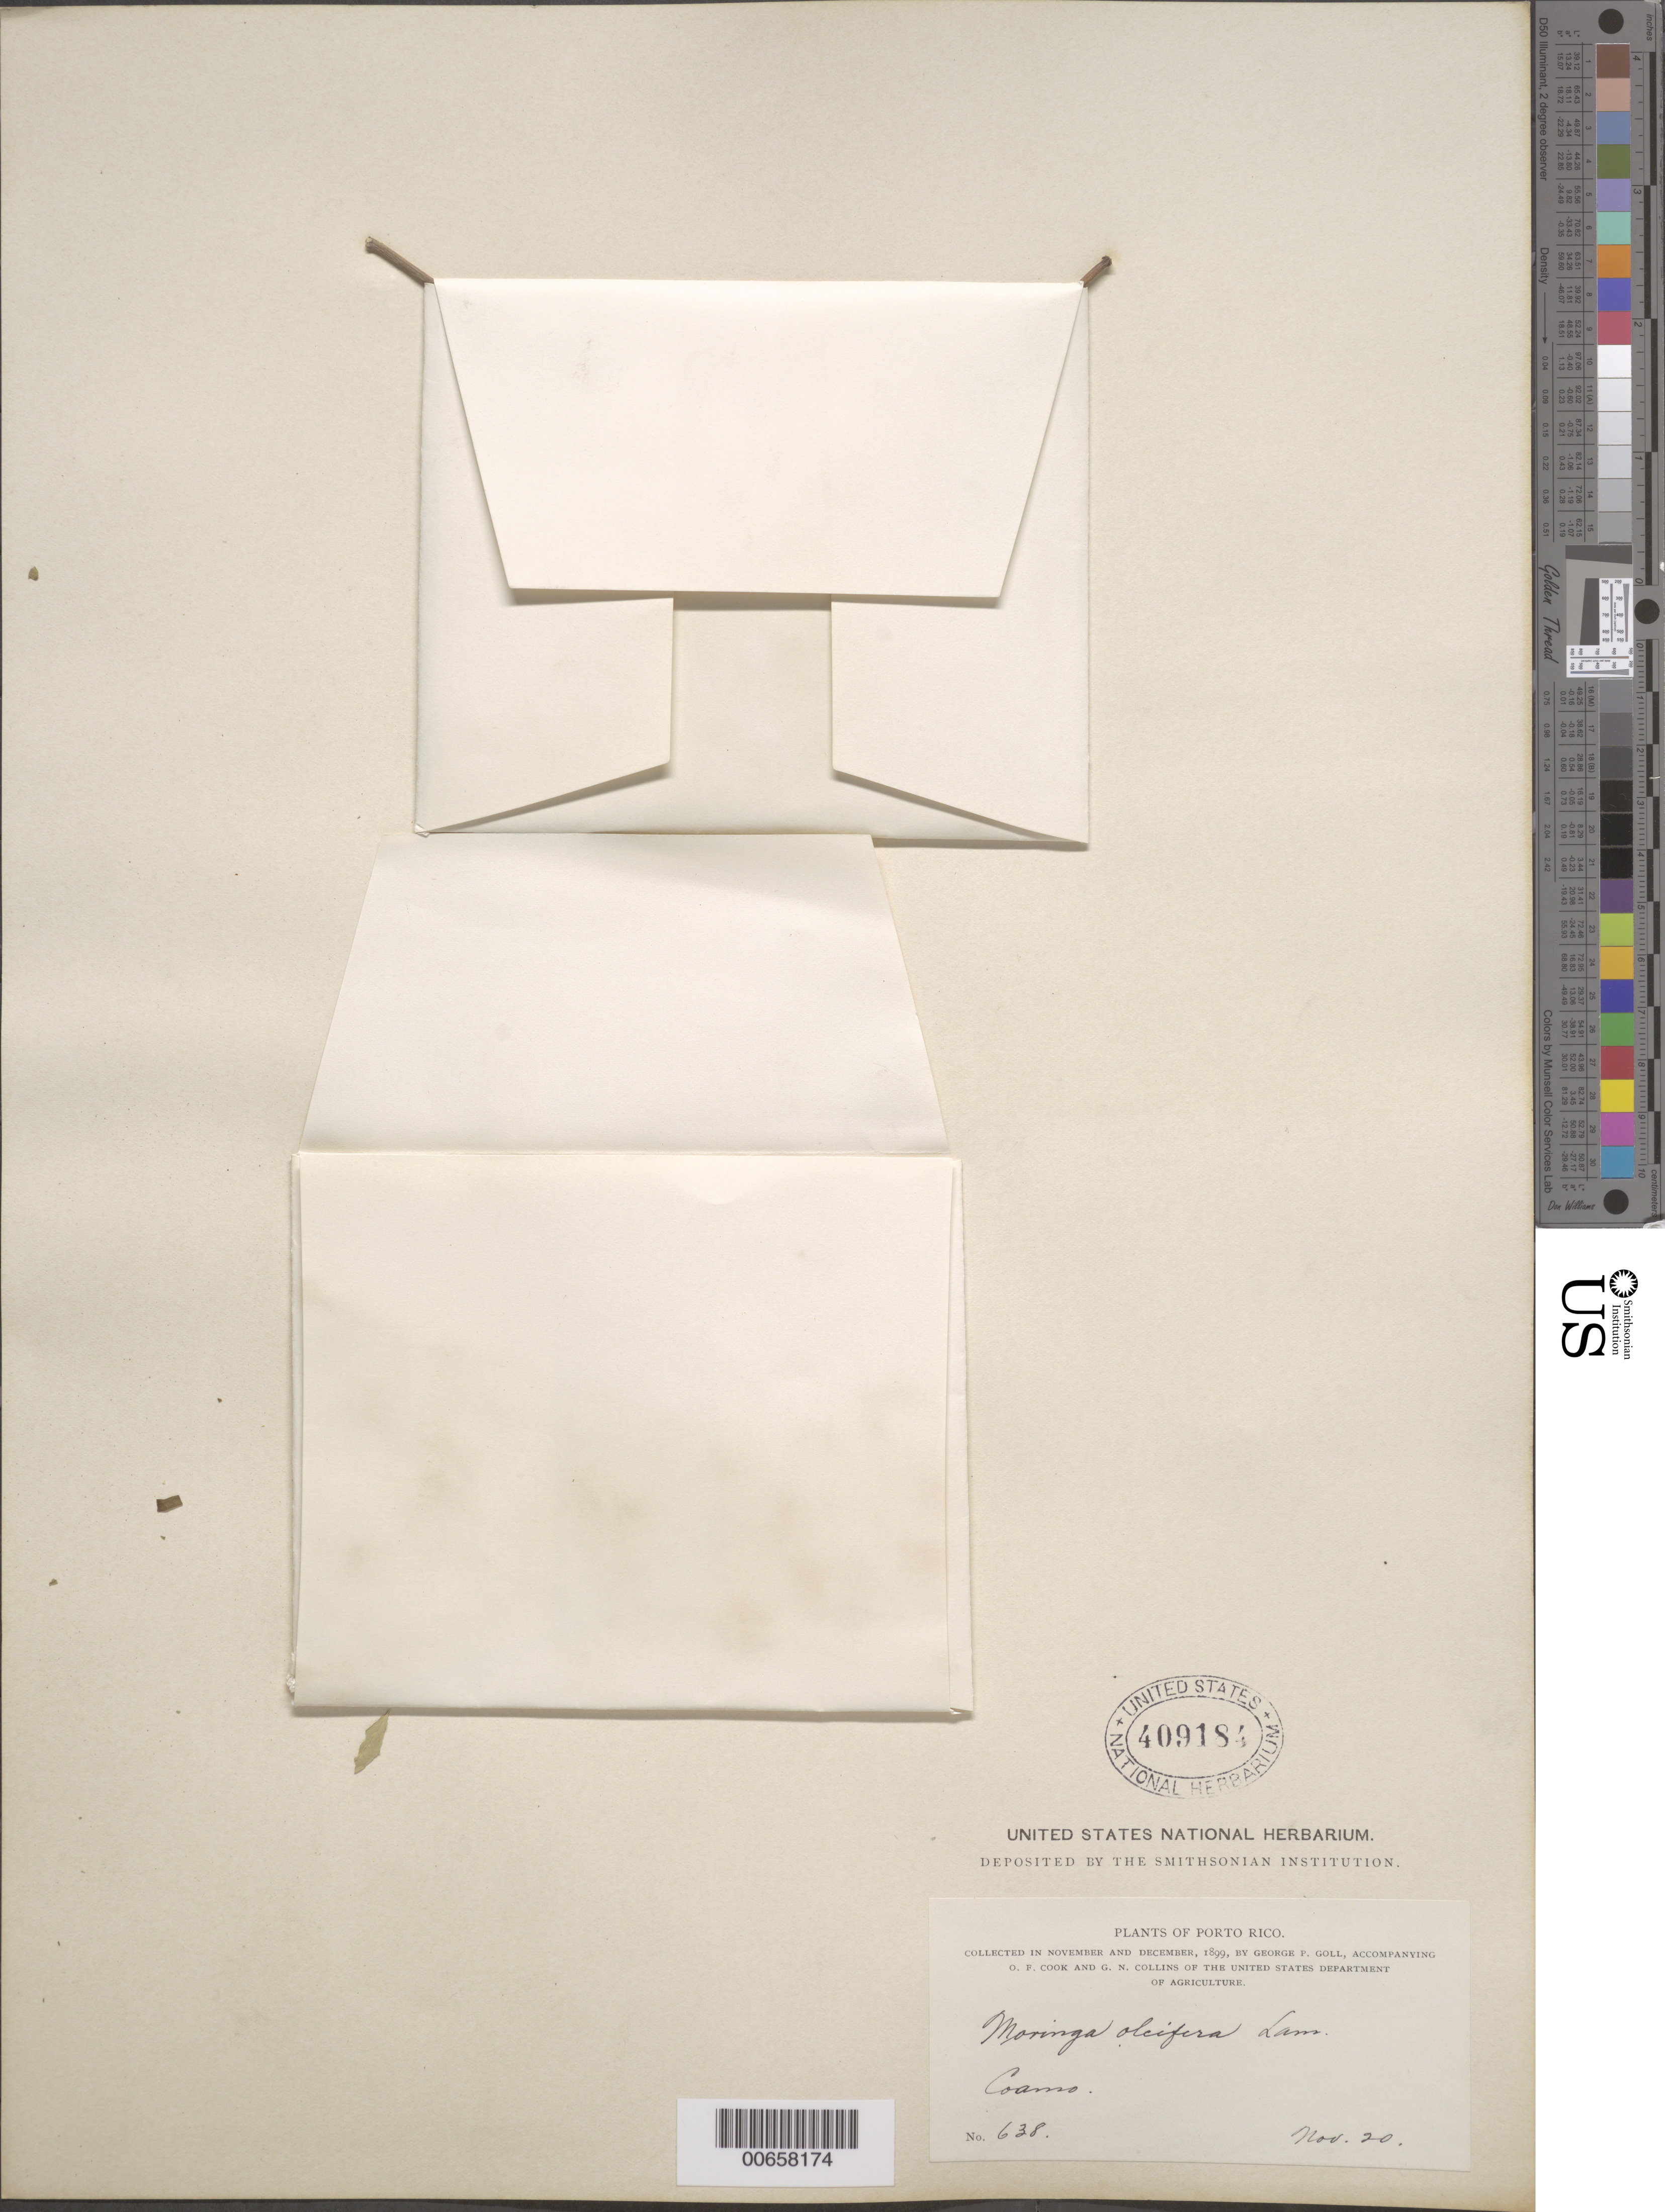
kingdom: Plantae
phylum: Tracheophyta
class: Magnoliopsida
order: Brassicales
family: Moringaceae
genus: Moringa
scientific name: Moringa oleifera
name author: Lam.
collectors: G. Goll, O. F. Cook & G. Collins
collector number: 638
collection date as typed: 20 Nov 1899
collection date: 1899-11-20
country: Puerto Rico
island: Greater Antilles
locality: Coamo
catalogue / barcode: US 409184